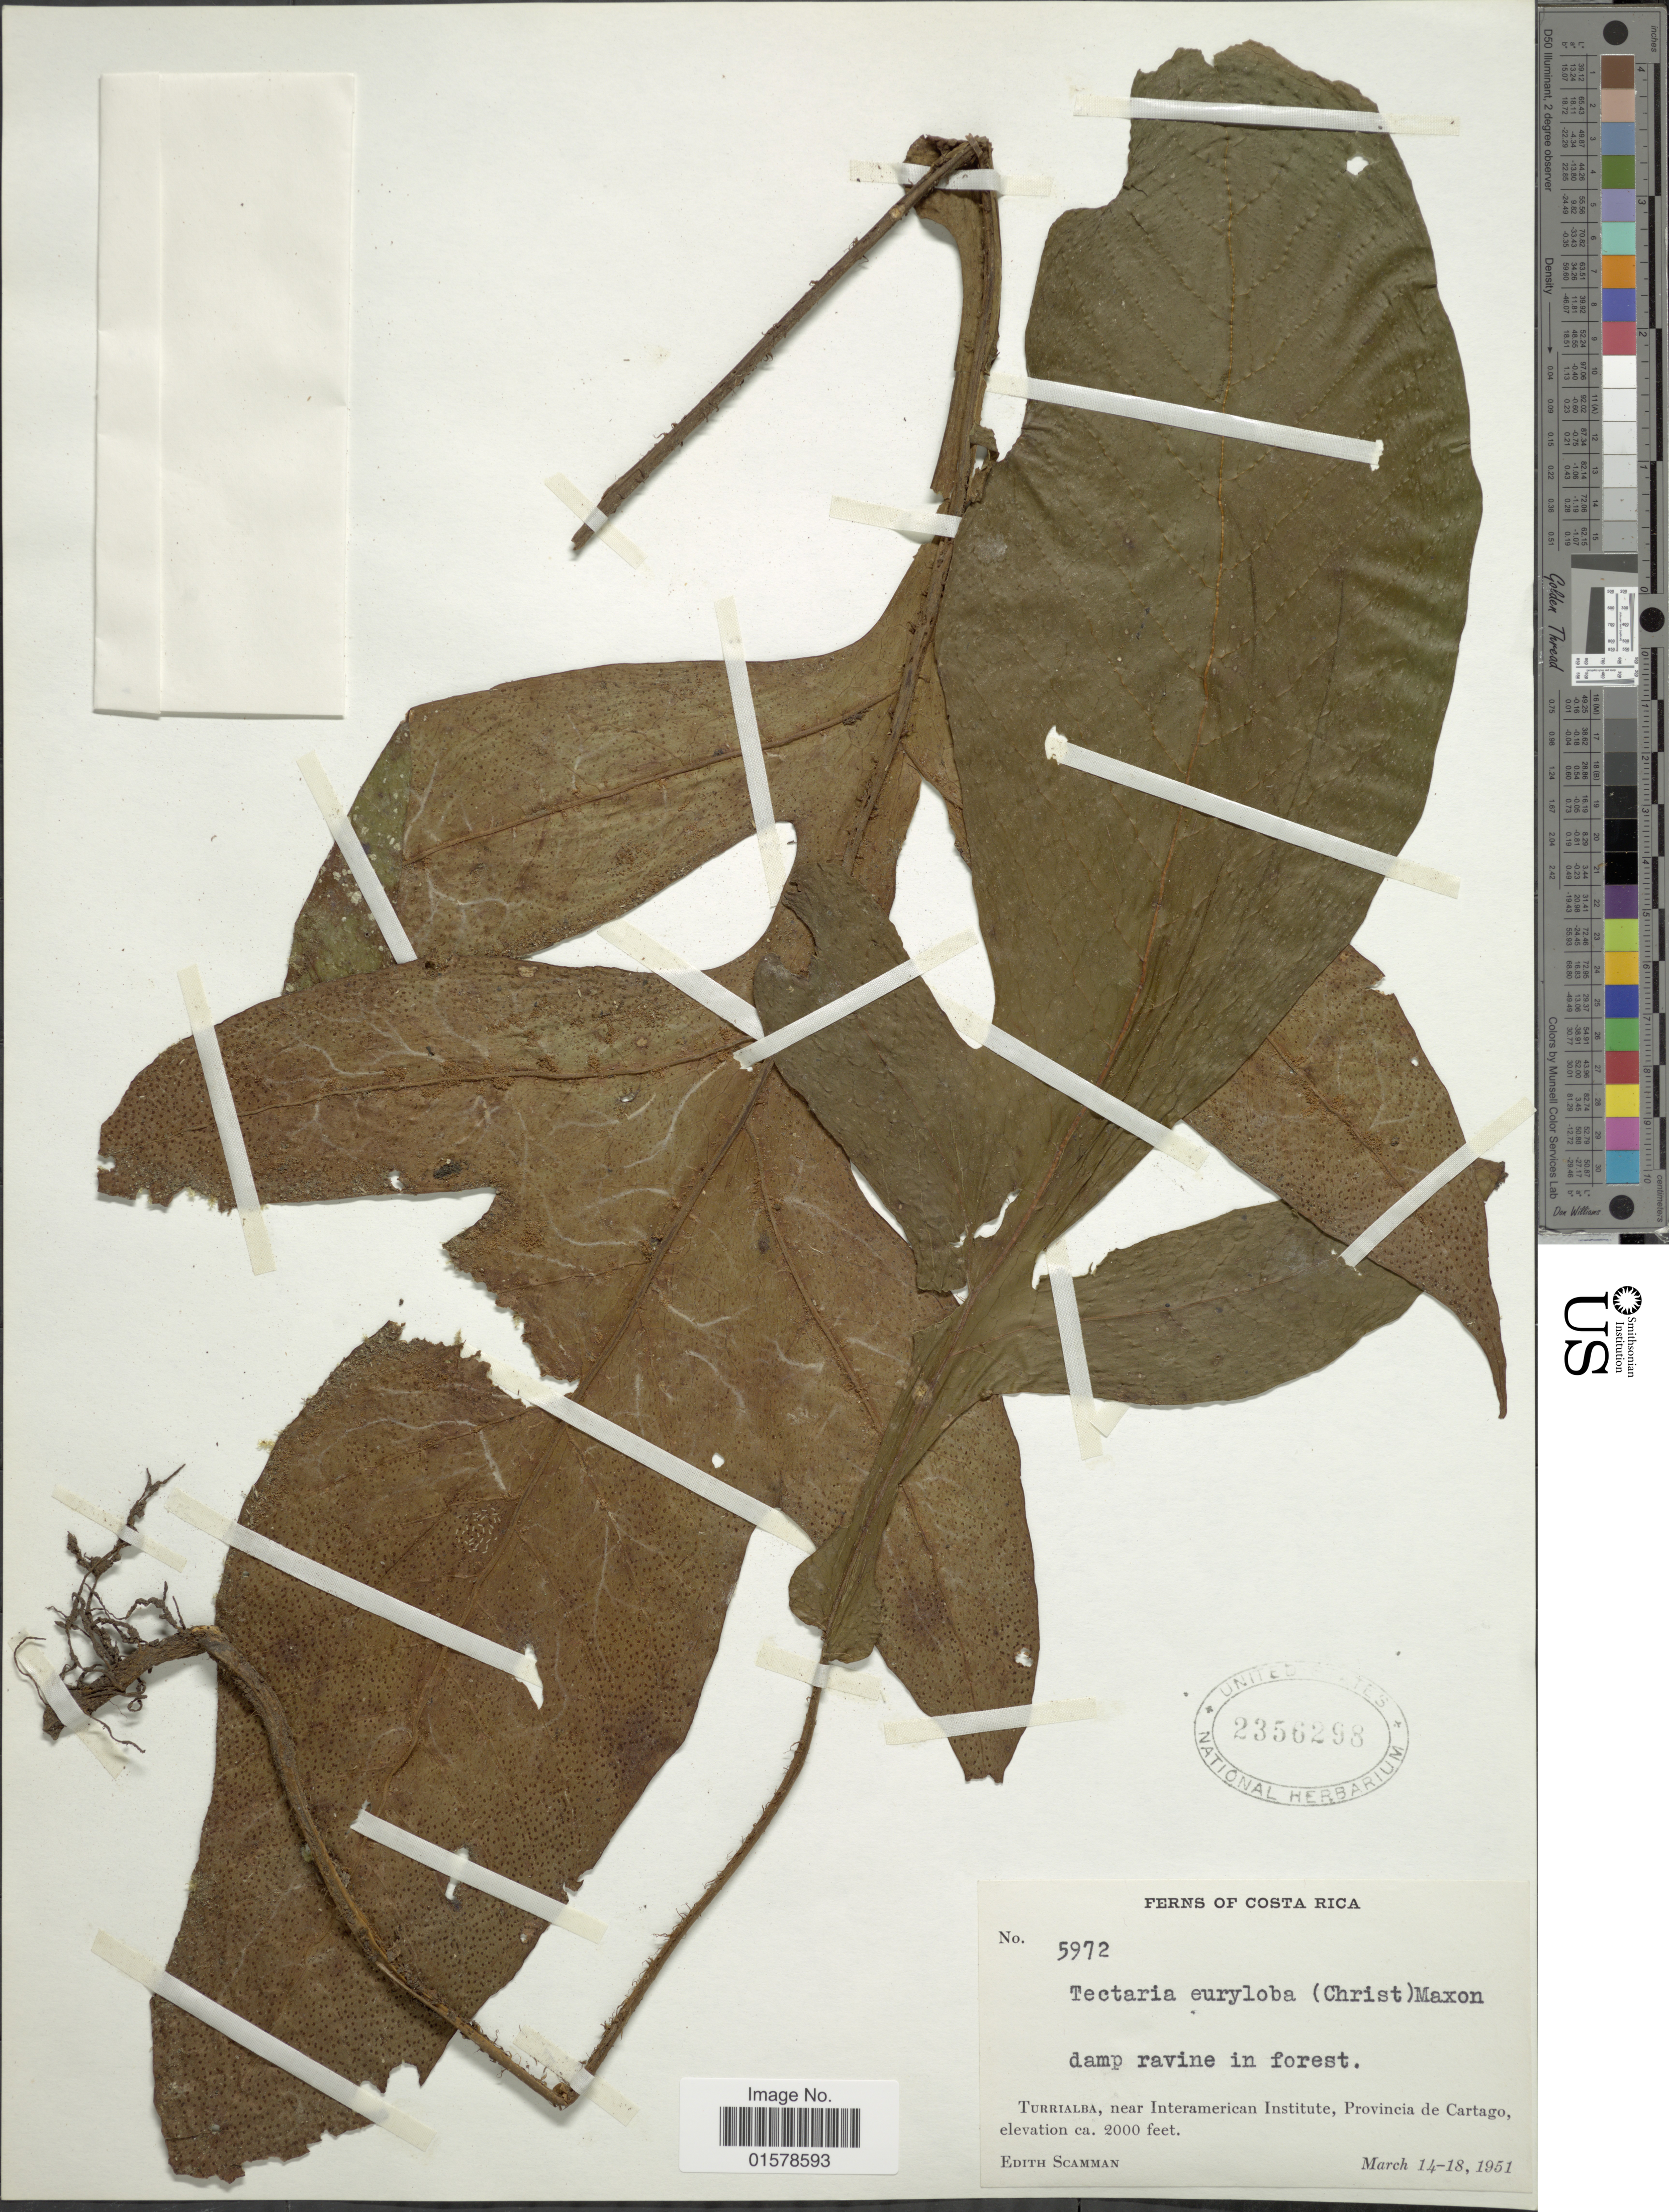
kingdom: Plantae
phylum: Tracheophyta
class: Polypodiopsida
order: Polypodiales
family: Tectariaceae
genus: Tectaria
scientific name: Tectaria nicotianifolia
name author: (Baker) C. Chr.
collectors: E. Scamman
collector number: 5972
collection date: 1951-03-14/1951-03-18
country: Costa Rica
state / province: Cartago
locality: Turrialba, near Interamrican Institute, Provincia de Cartago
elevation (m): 610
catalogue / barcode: US 2356298